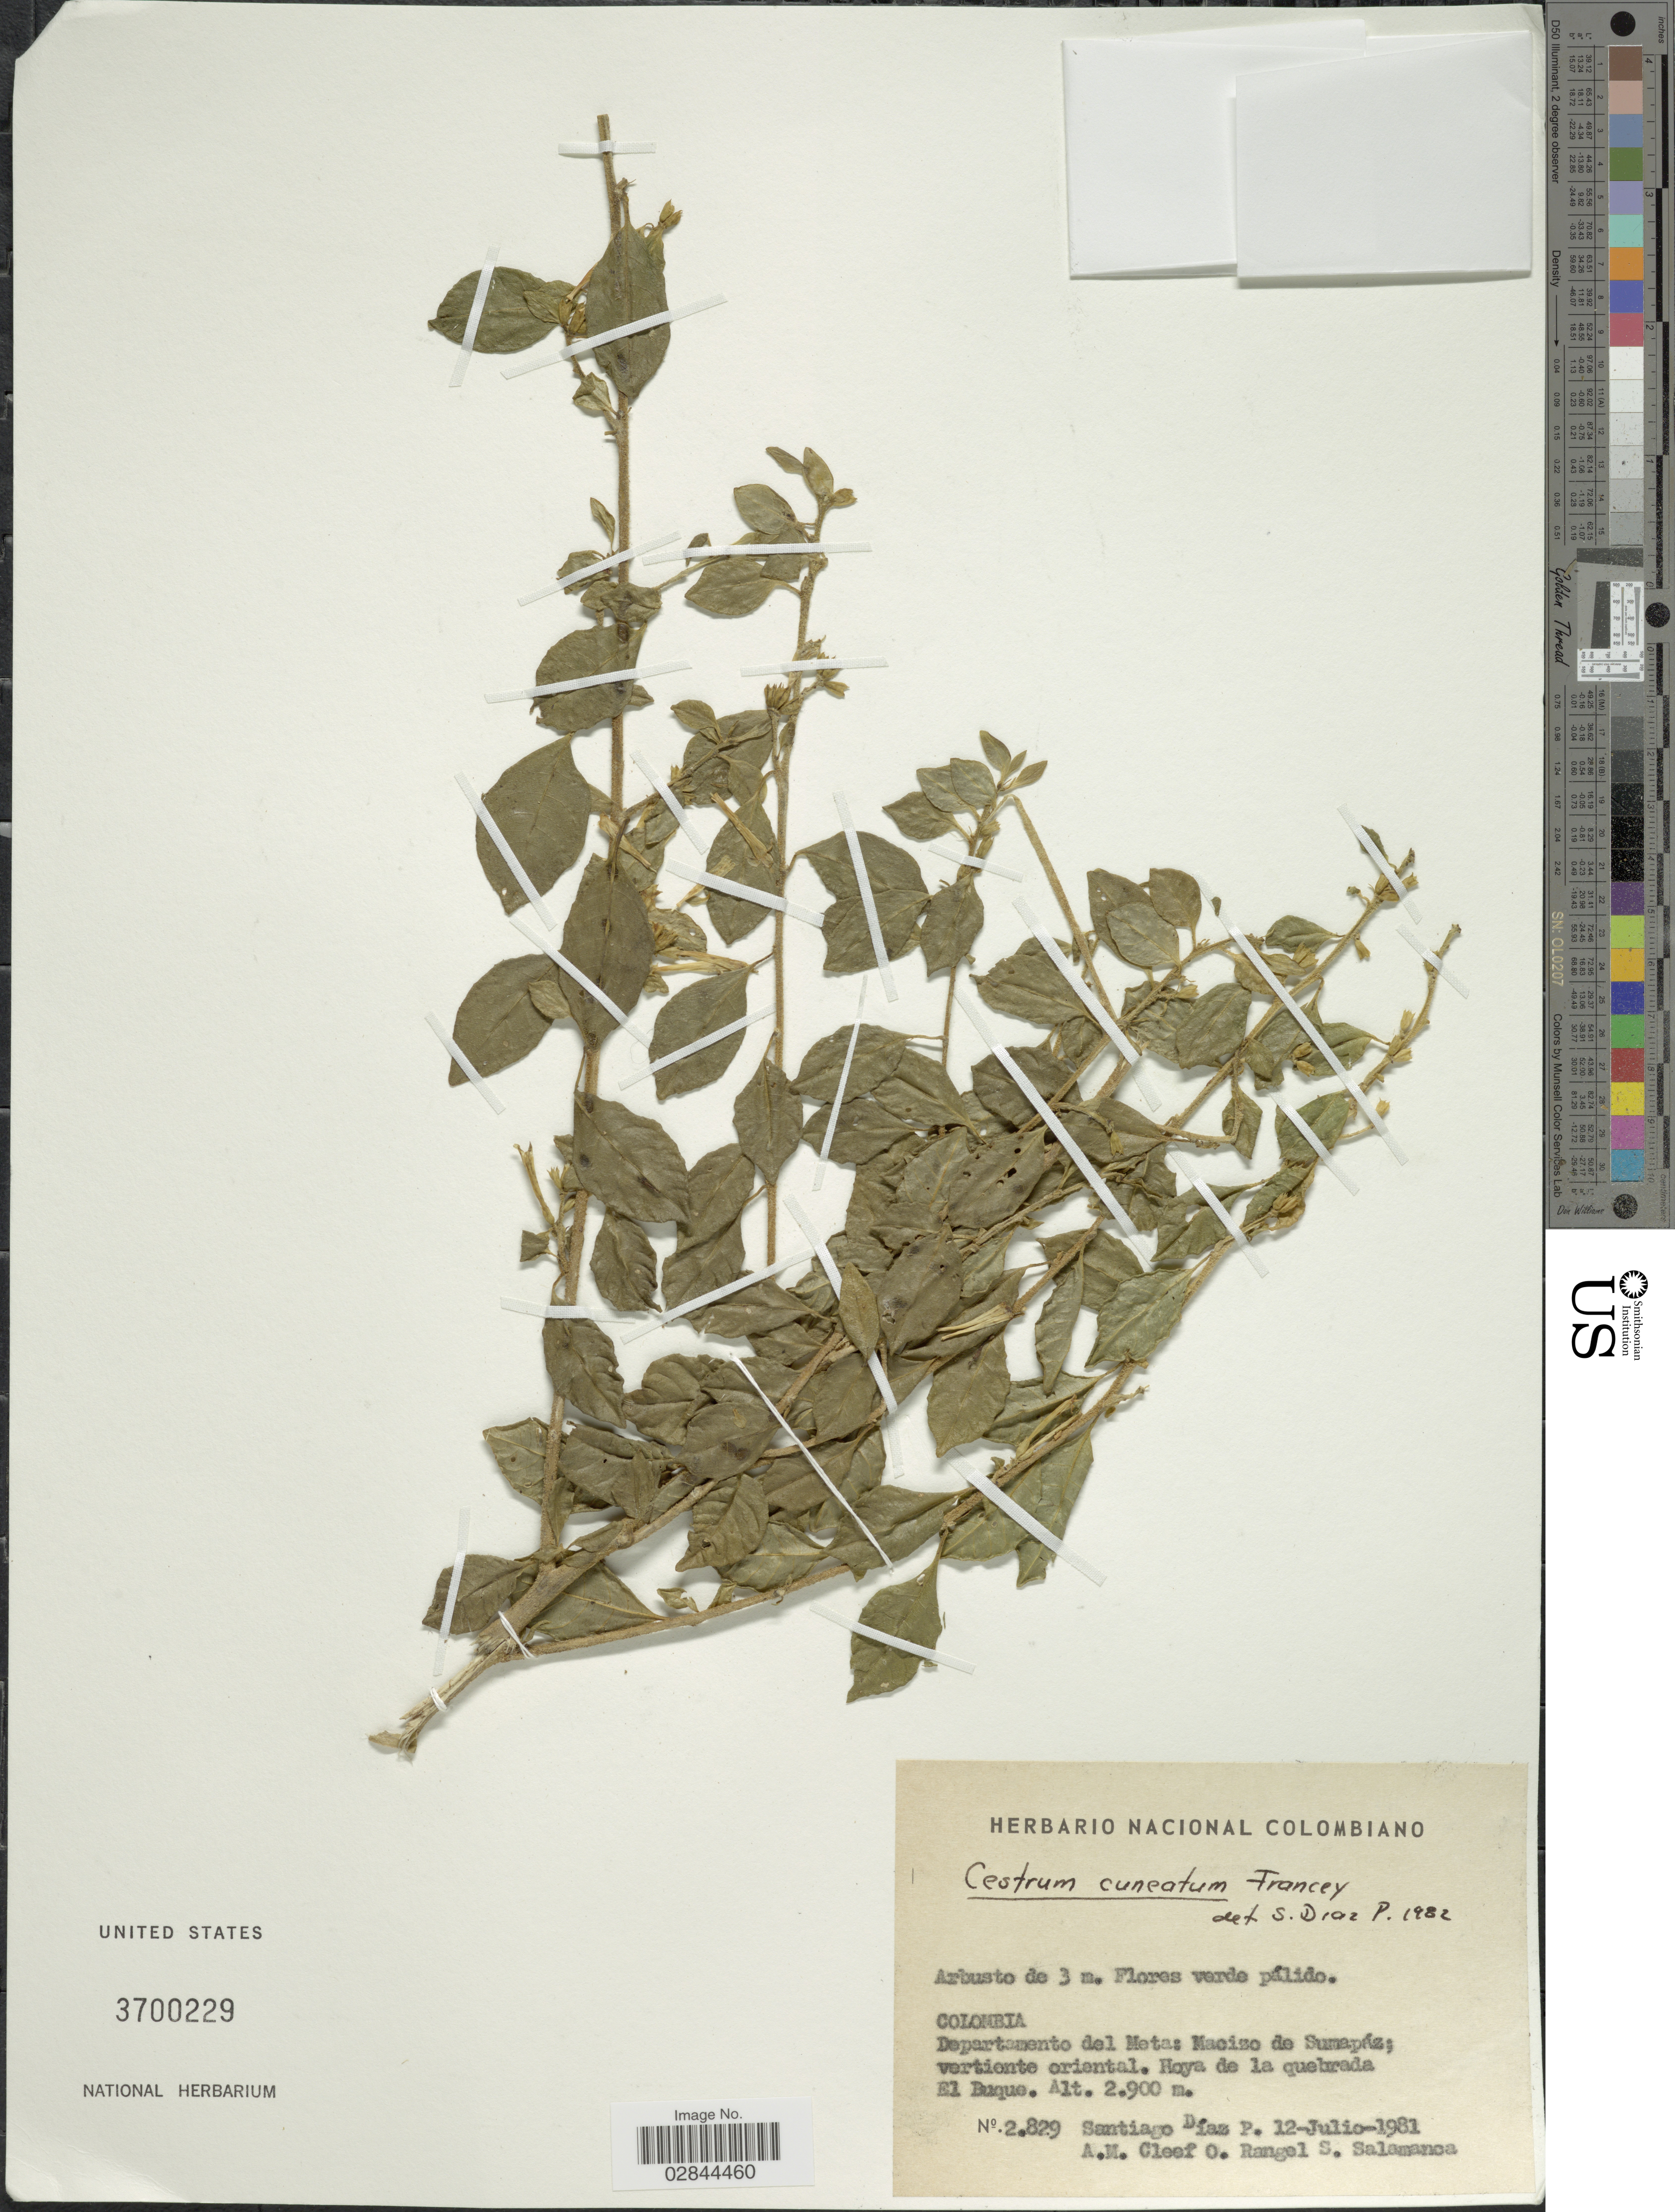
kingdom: Plantae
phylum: Tracheophyta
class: Magnoliopsida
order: Solanales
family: Solanaceae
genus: Cestrum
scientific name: Cestrum buxifolium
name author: Kunth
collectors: S. Díaz Píedrahíta, A. M. Cleef, O. Rangel & S. Salamanca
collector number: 2829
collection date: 1981-07-12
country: Colombia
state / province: Meta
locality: Departamento del Meta: Macizo de Sumapáz; vertiente oriental. Hoya de la quebrada.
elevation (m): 2900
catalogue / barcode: US 3700229